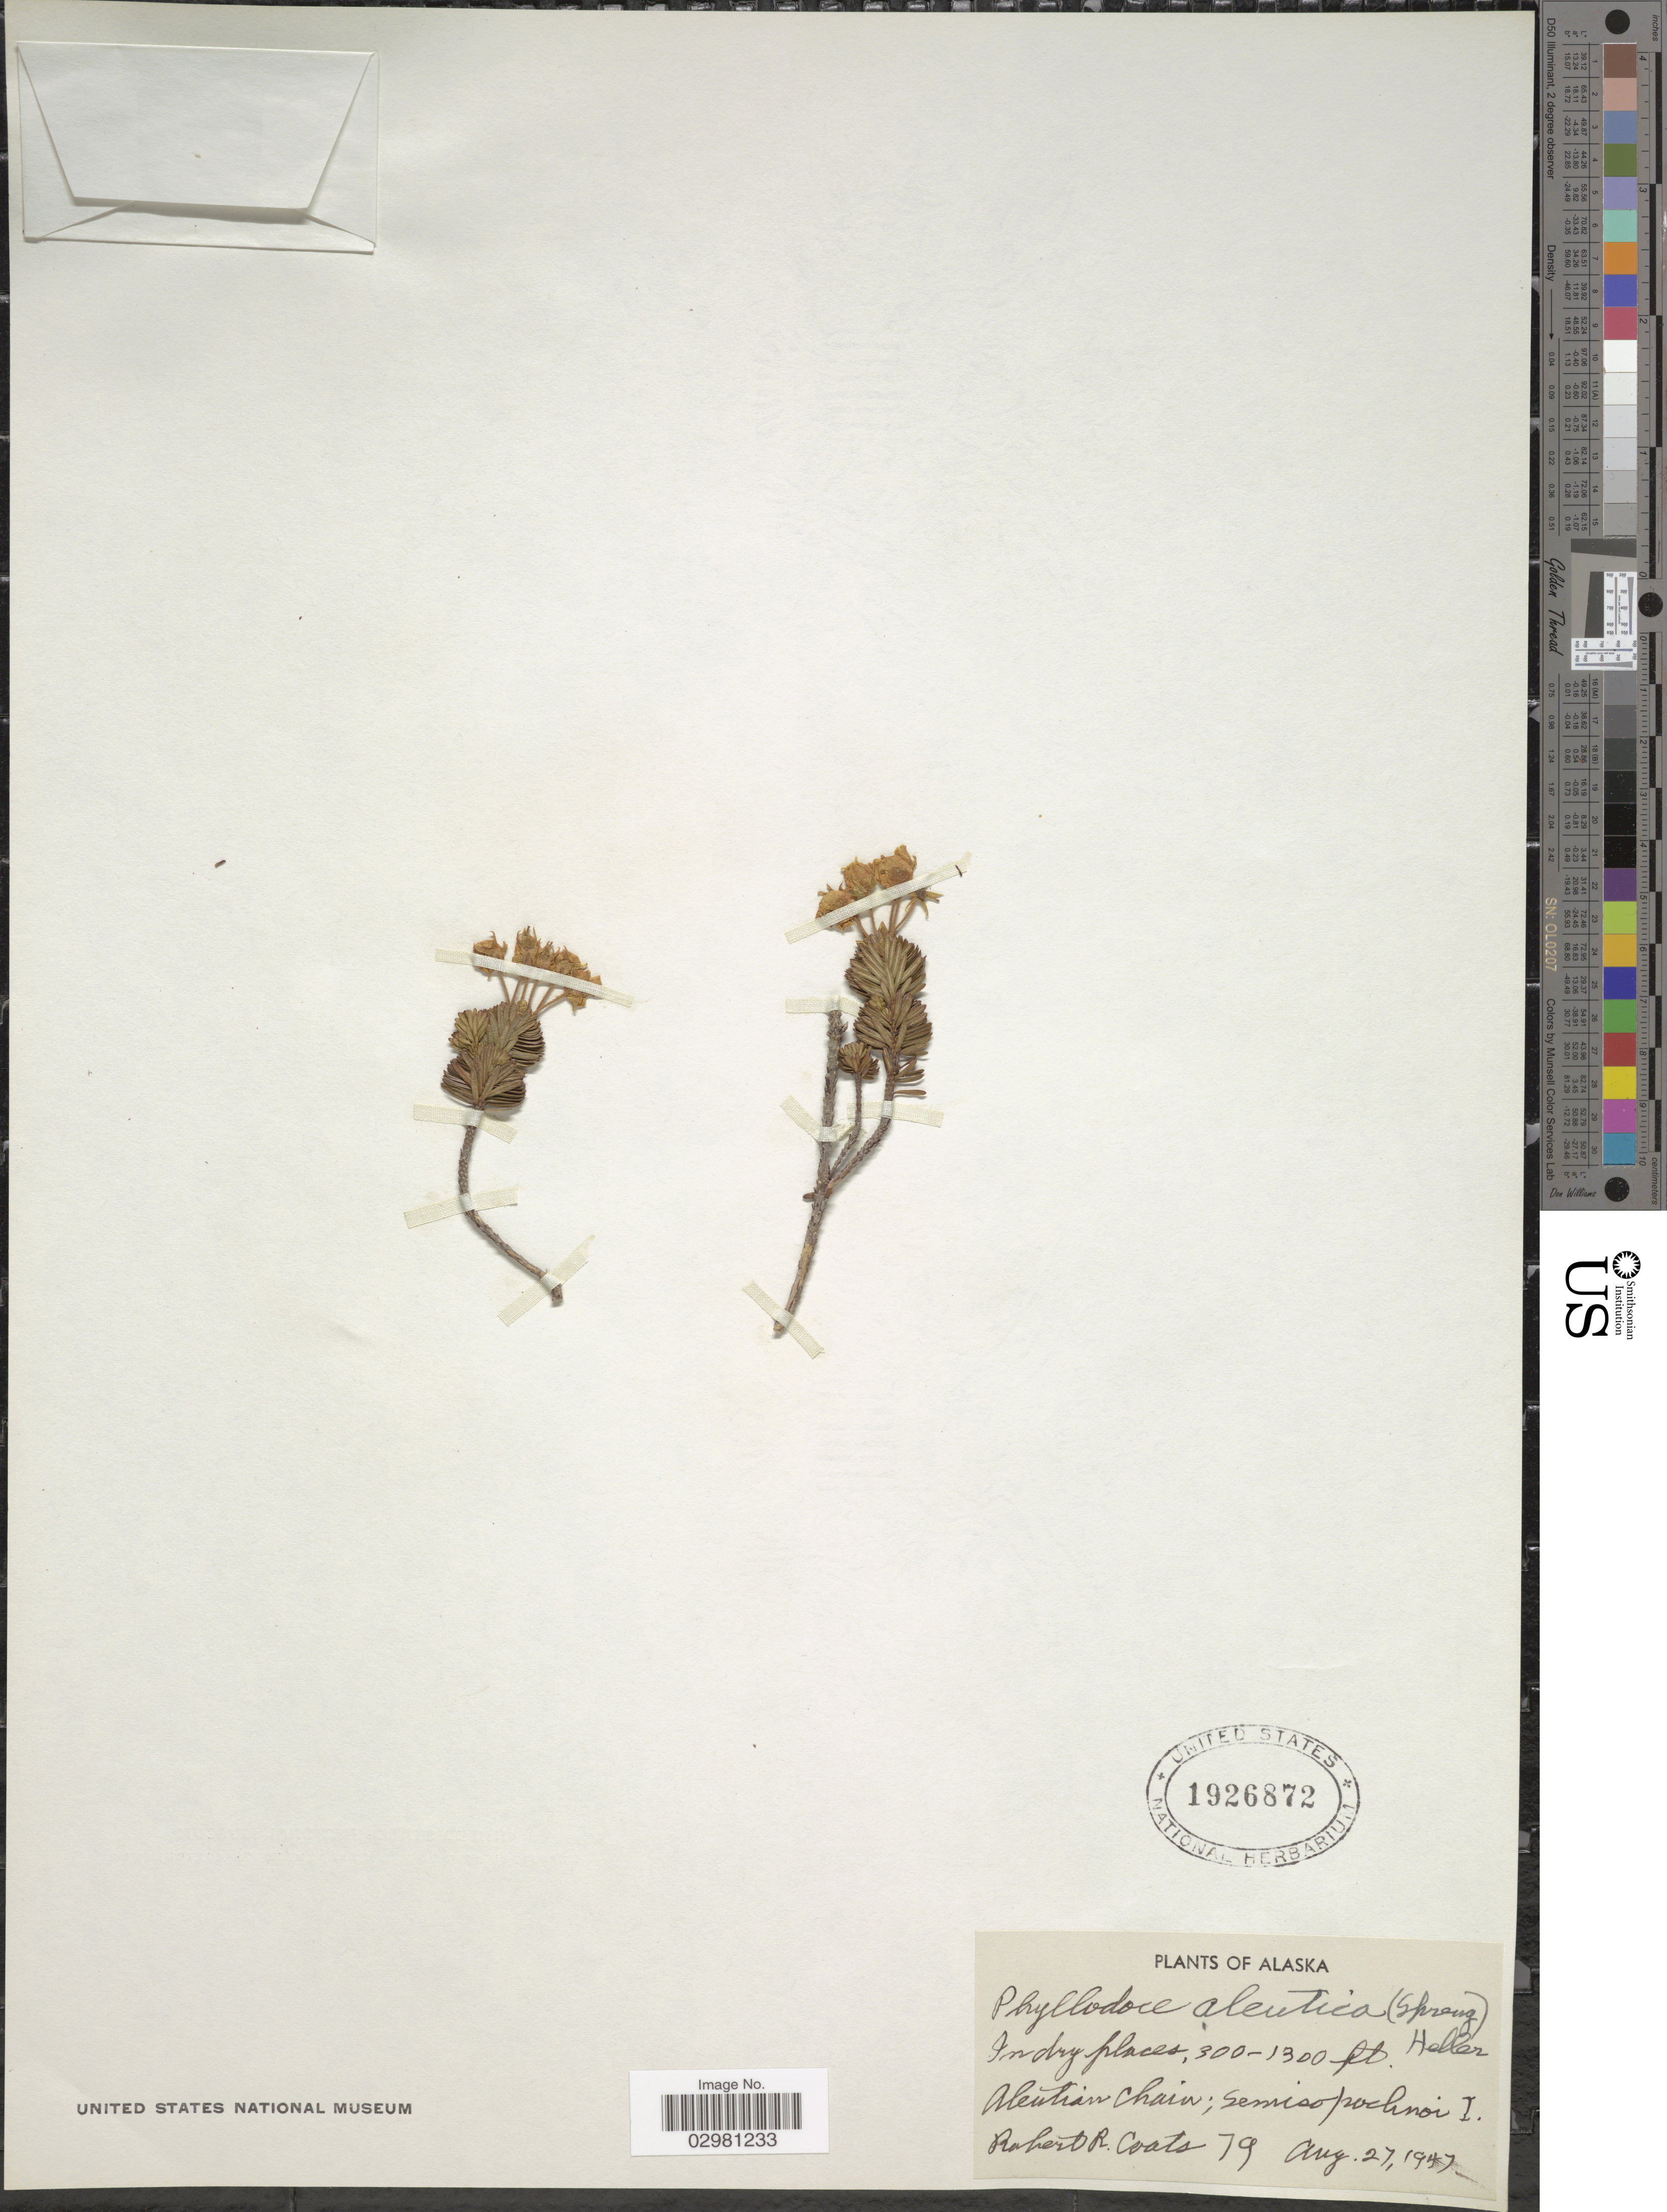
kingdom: Plantae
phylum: Tracheophyta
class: Magnoliopsida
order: Ericales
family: Ericaceae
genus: Phyllodoce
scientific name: Phyllodoce aleutica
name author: (Spreng.) A. Heller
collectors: R. Coats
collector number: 79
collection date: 1947-08-27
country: United States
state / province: Alaska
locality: Aleutian Chain; Semisopochnoi I.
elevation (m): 91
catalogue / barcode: US 1926872